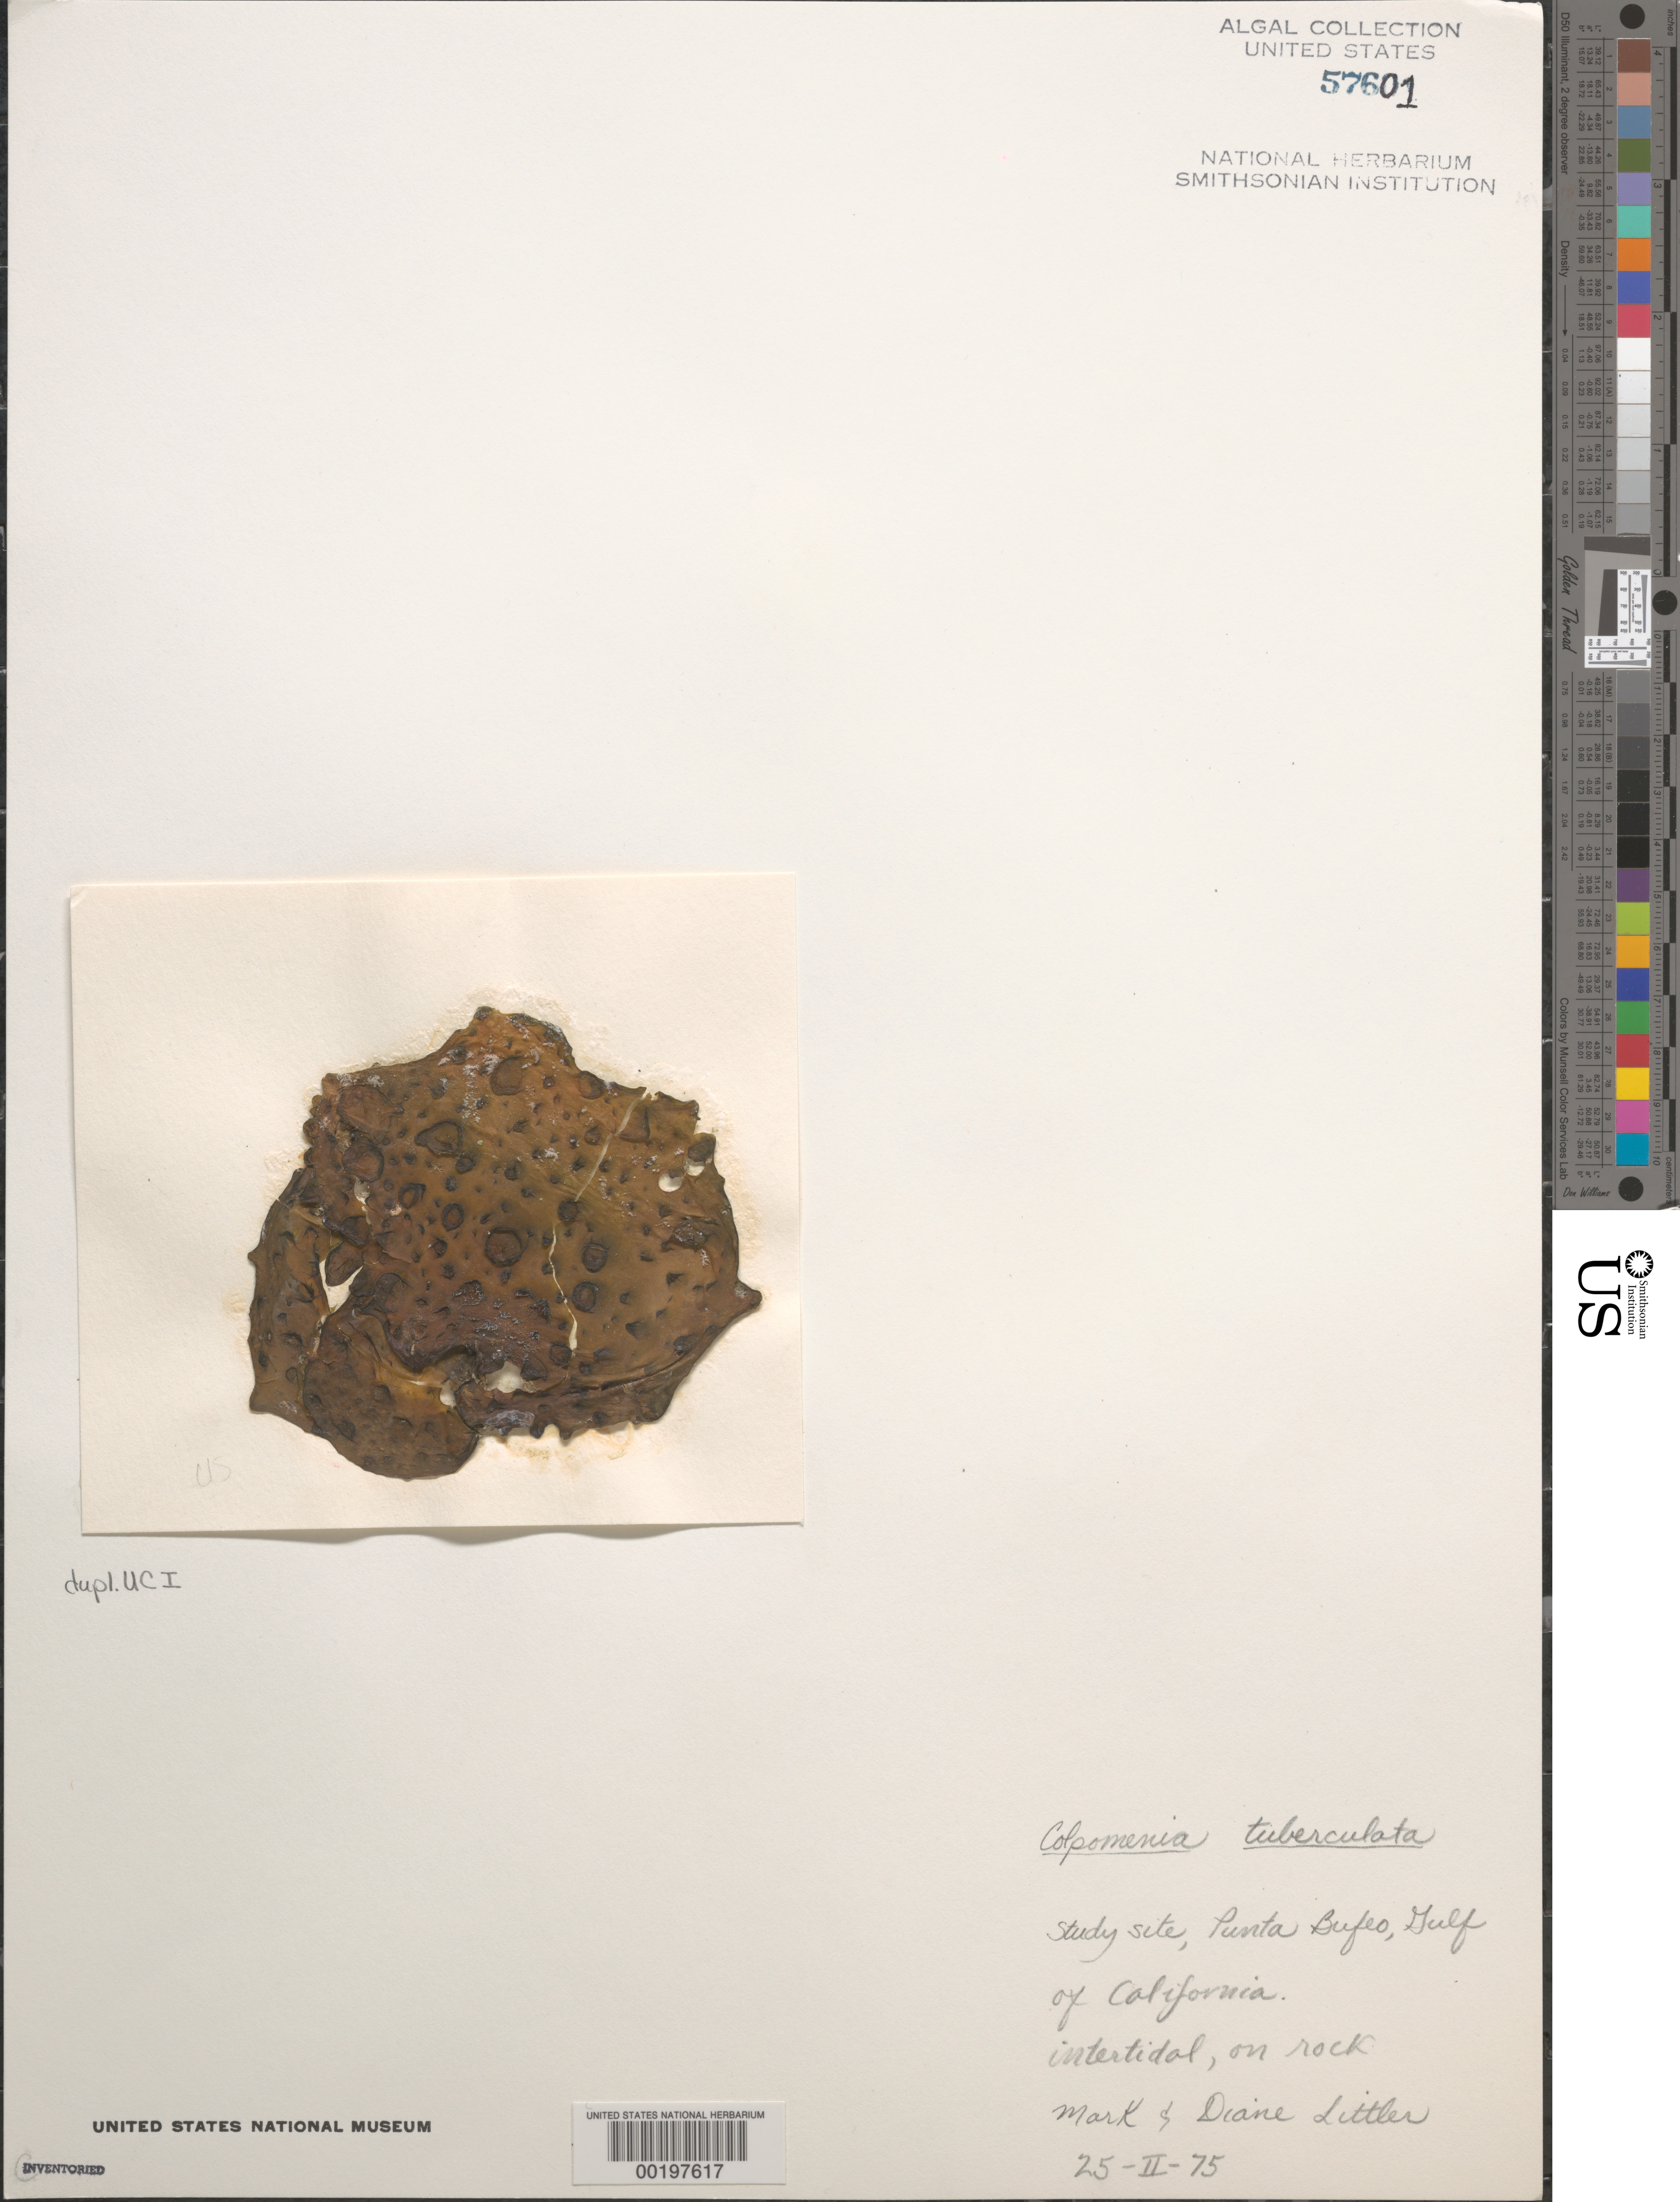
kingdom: Chromista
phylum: Ochrophyta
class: Phaeophyceae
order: Scytosiphonales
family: Scytosiphonaceae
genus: Colpomenia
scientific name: Colpomenia tuberculata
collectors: M. M. Littler & D. S. Littler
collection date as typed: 25 Feb 1975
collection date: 1975-02-25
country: Mexico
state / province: Baja California Norte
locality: Punta Bufeo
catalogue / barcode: US 57601